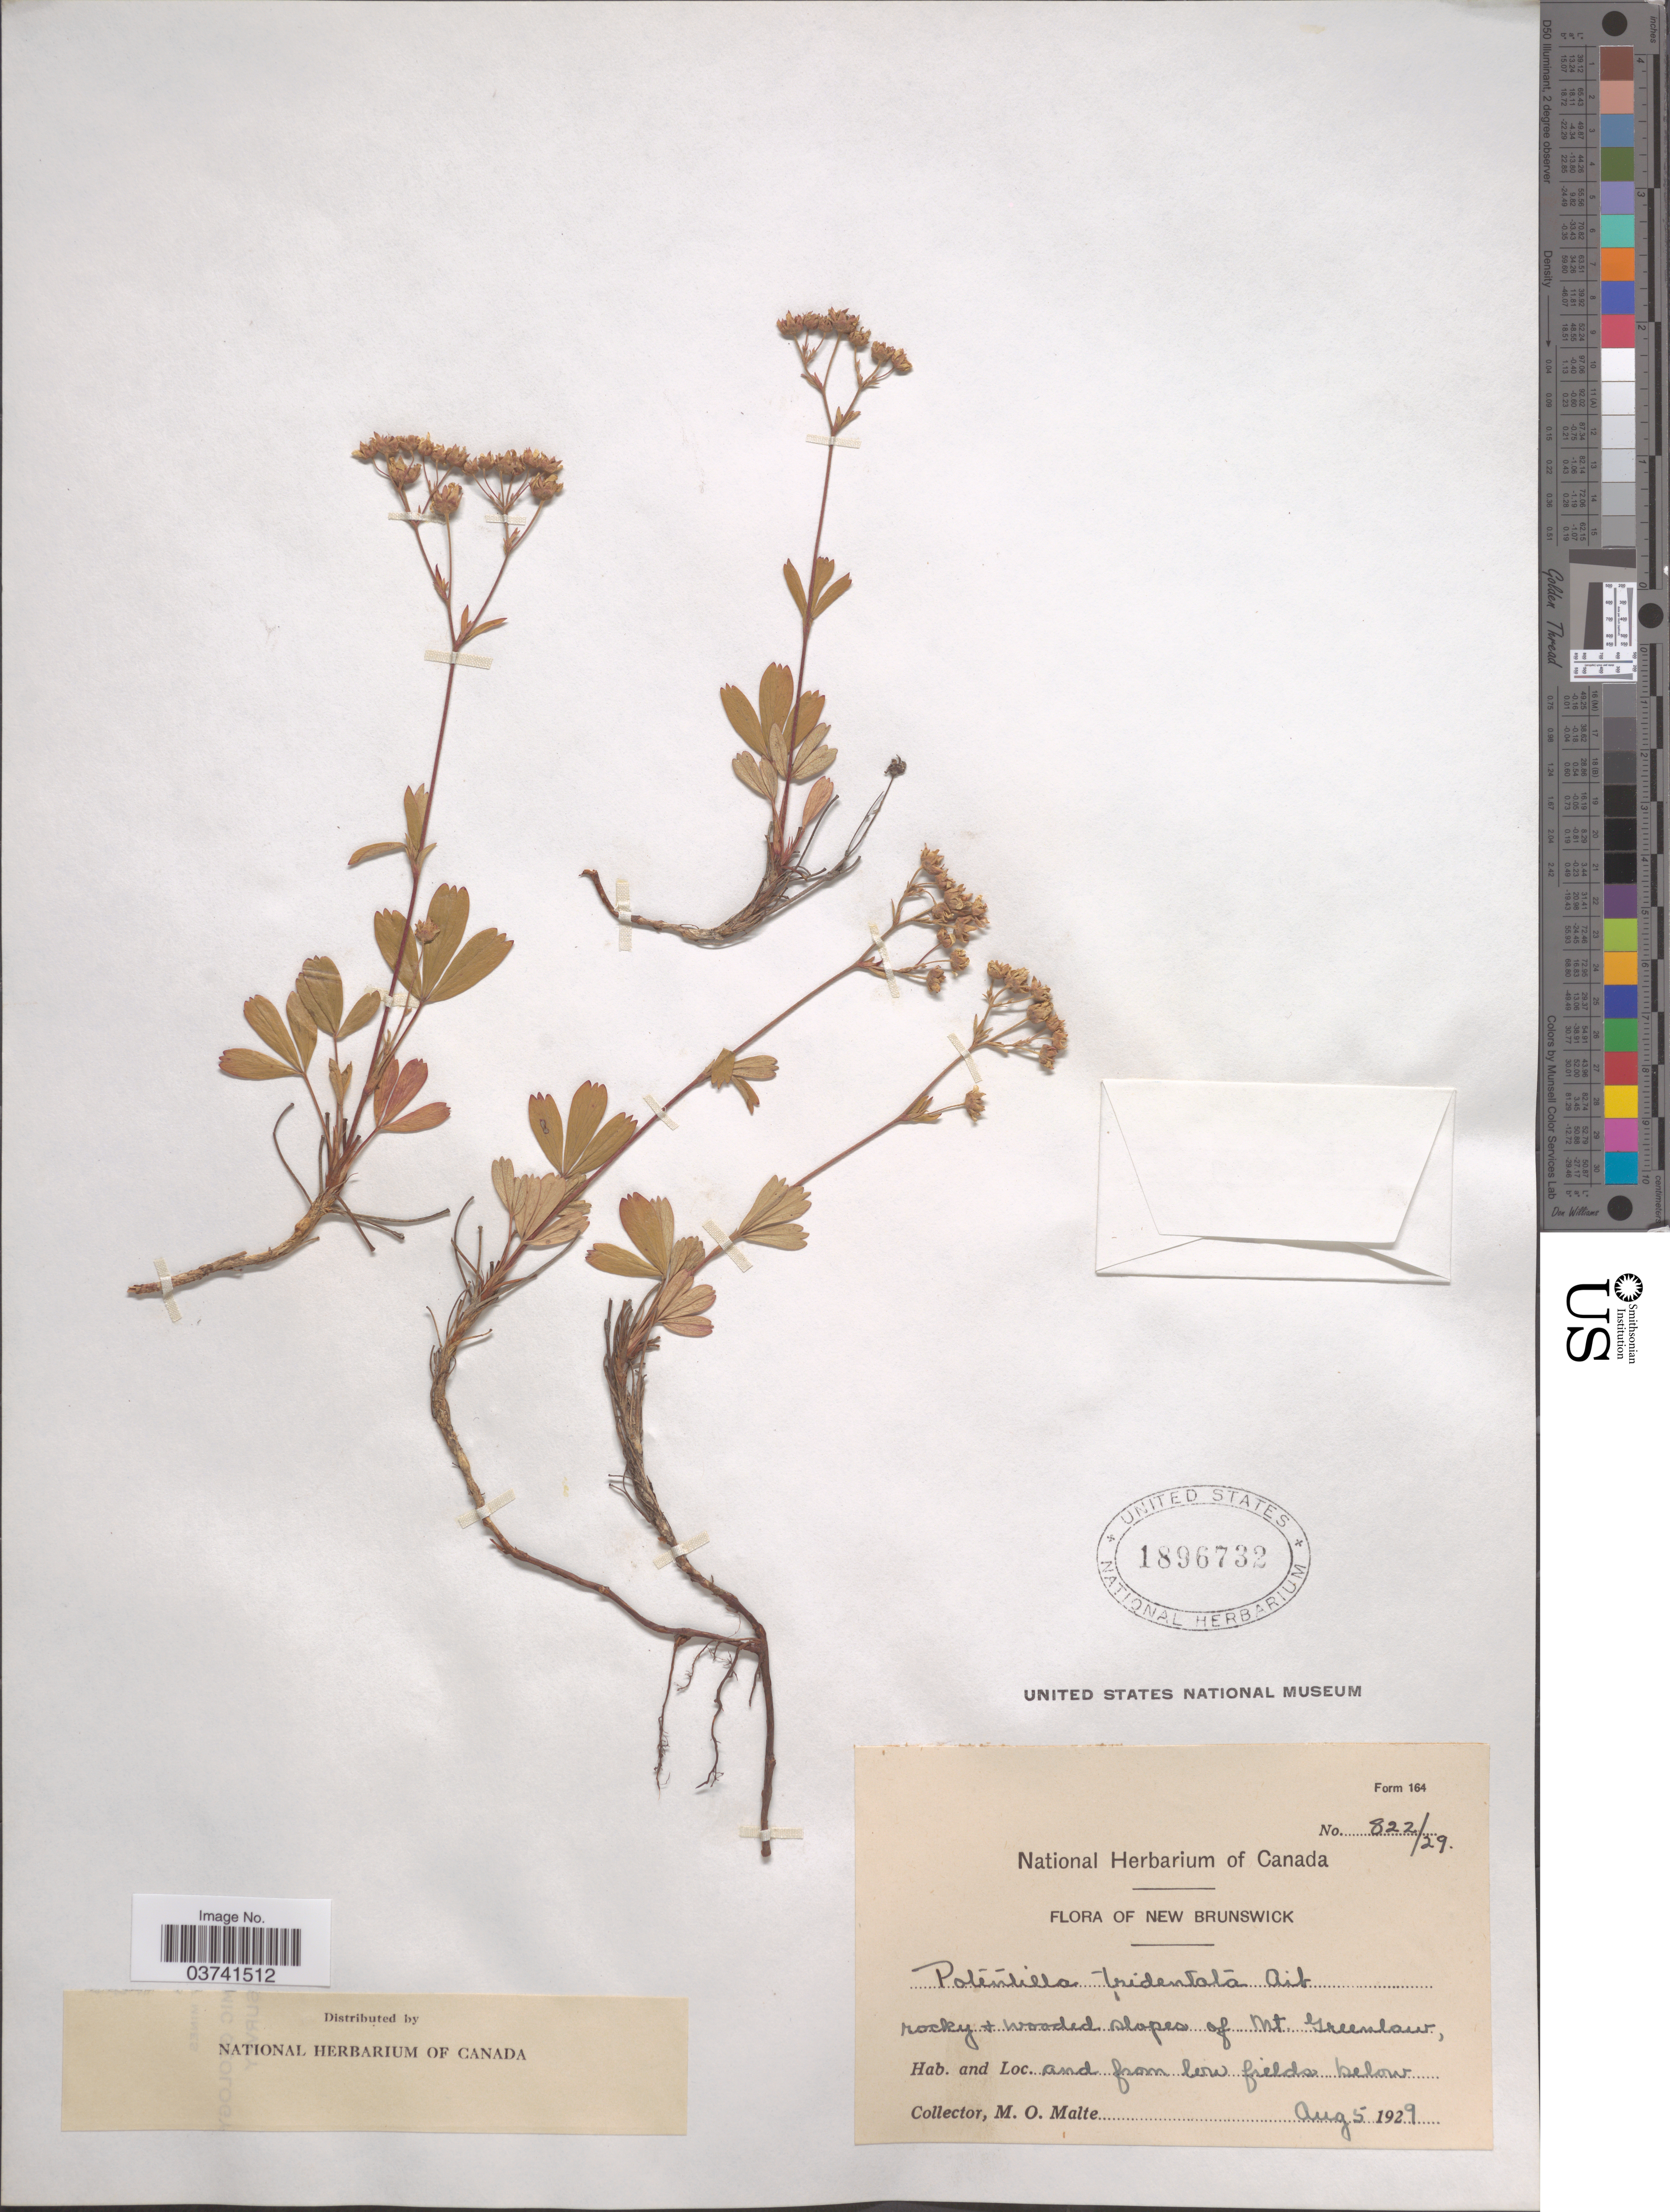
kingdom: Plantae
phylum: Tracheophyta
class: Magnoliopsida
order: Rosales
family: Rosaceae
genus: Potentilla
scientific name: Potentilla tridentata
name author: Aiton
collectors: M. O. Malte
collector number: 822/29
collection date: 1929-08-05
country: Canada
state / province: New Brunswick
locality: Rocky & wooded slopes of Mt. Greenlaw, and from low fields below.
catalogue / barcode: US 1896732